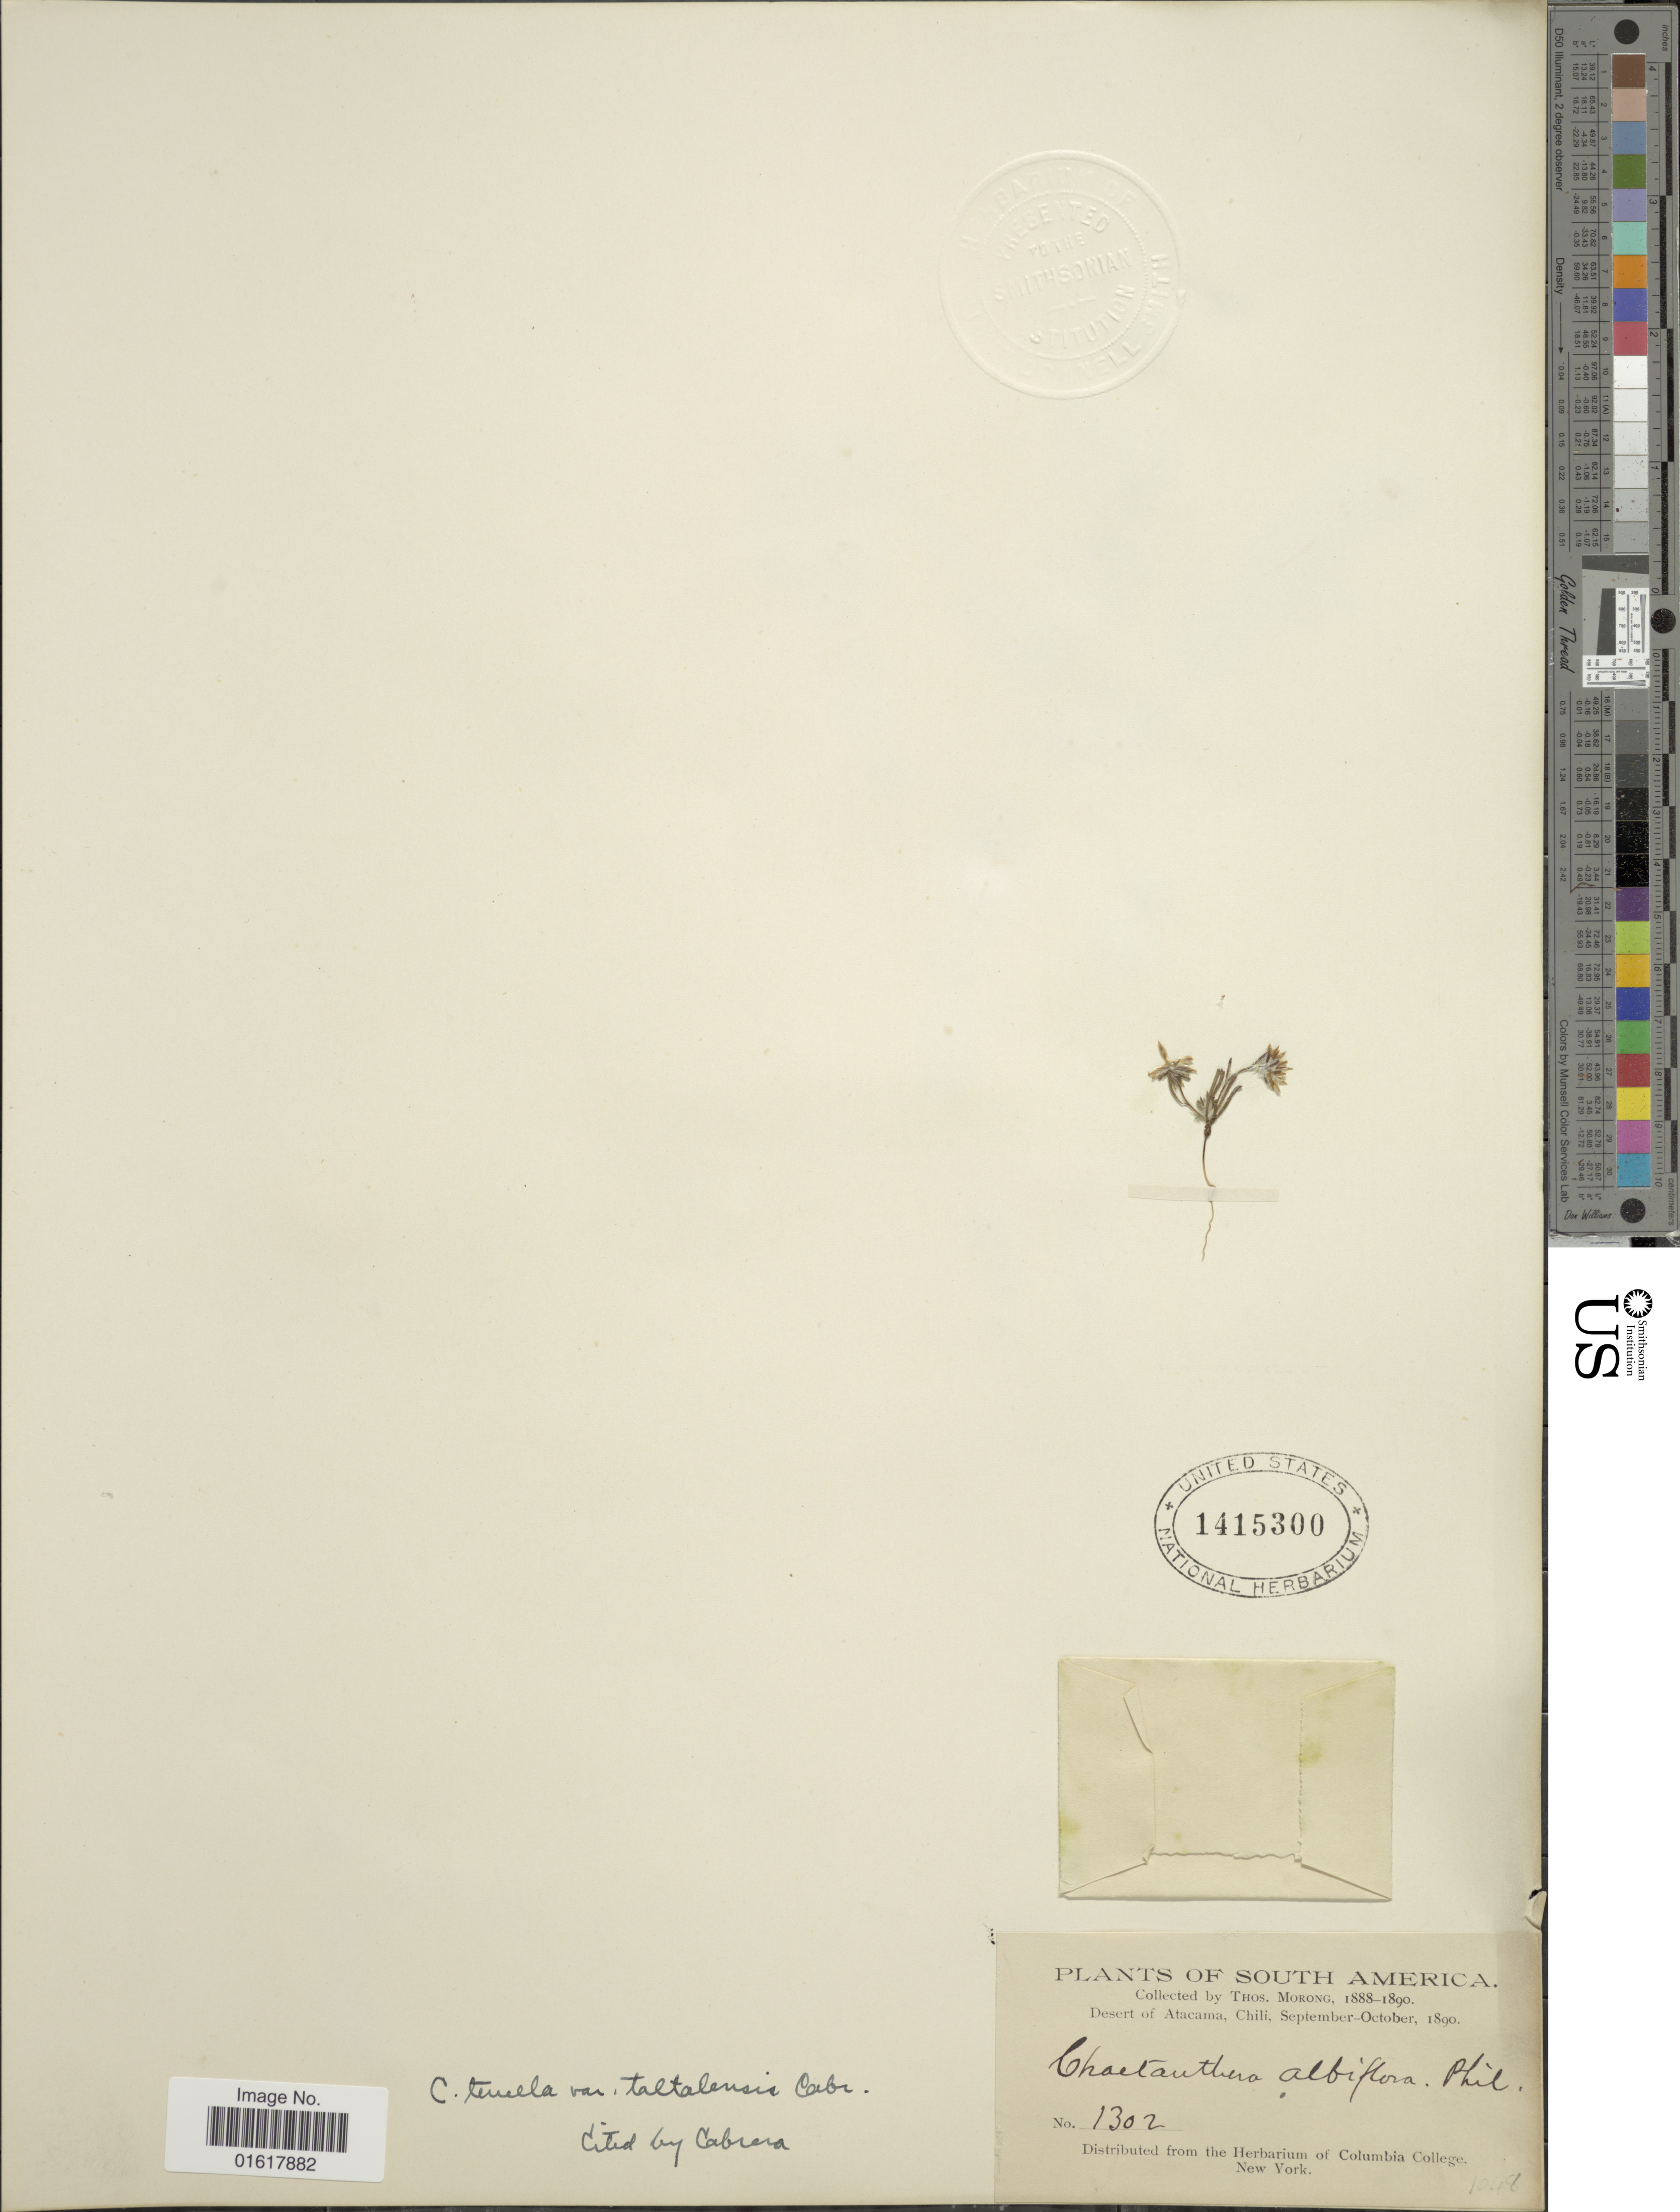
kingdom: Plantae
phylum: Tracheophyta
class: Magnoliopsida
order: Asterales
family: Asteraceae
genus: Chaetanthera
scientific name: Chaetanthera tenella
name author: Less.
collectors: ex herb. T. Morong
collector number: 1302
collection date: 1890-09/1890-10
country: Chile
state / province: Atacama (III)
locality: Desert of Atacama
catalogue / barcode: US 1415300